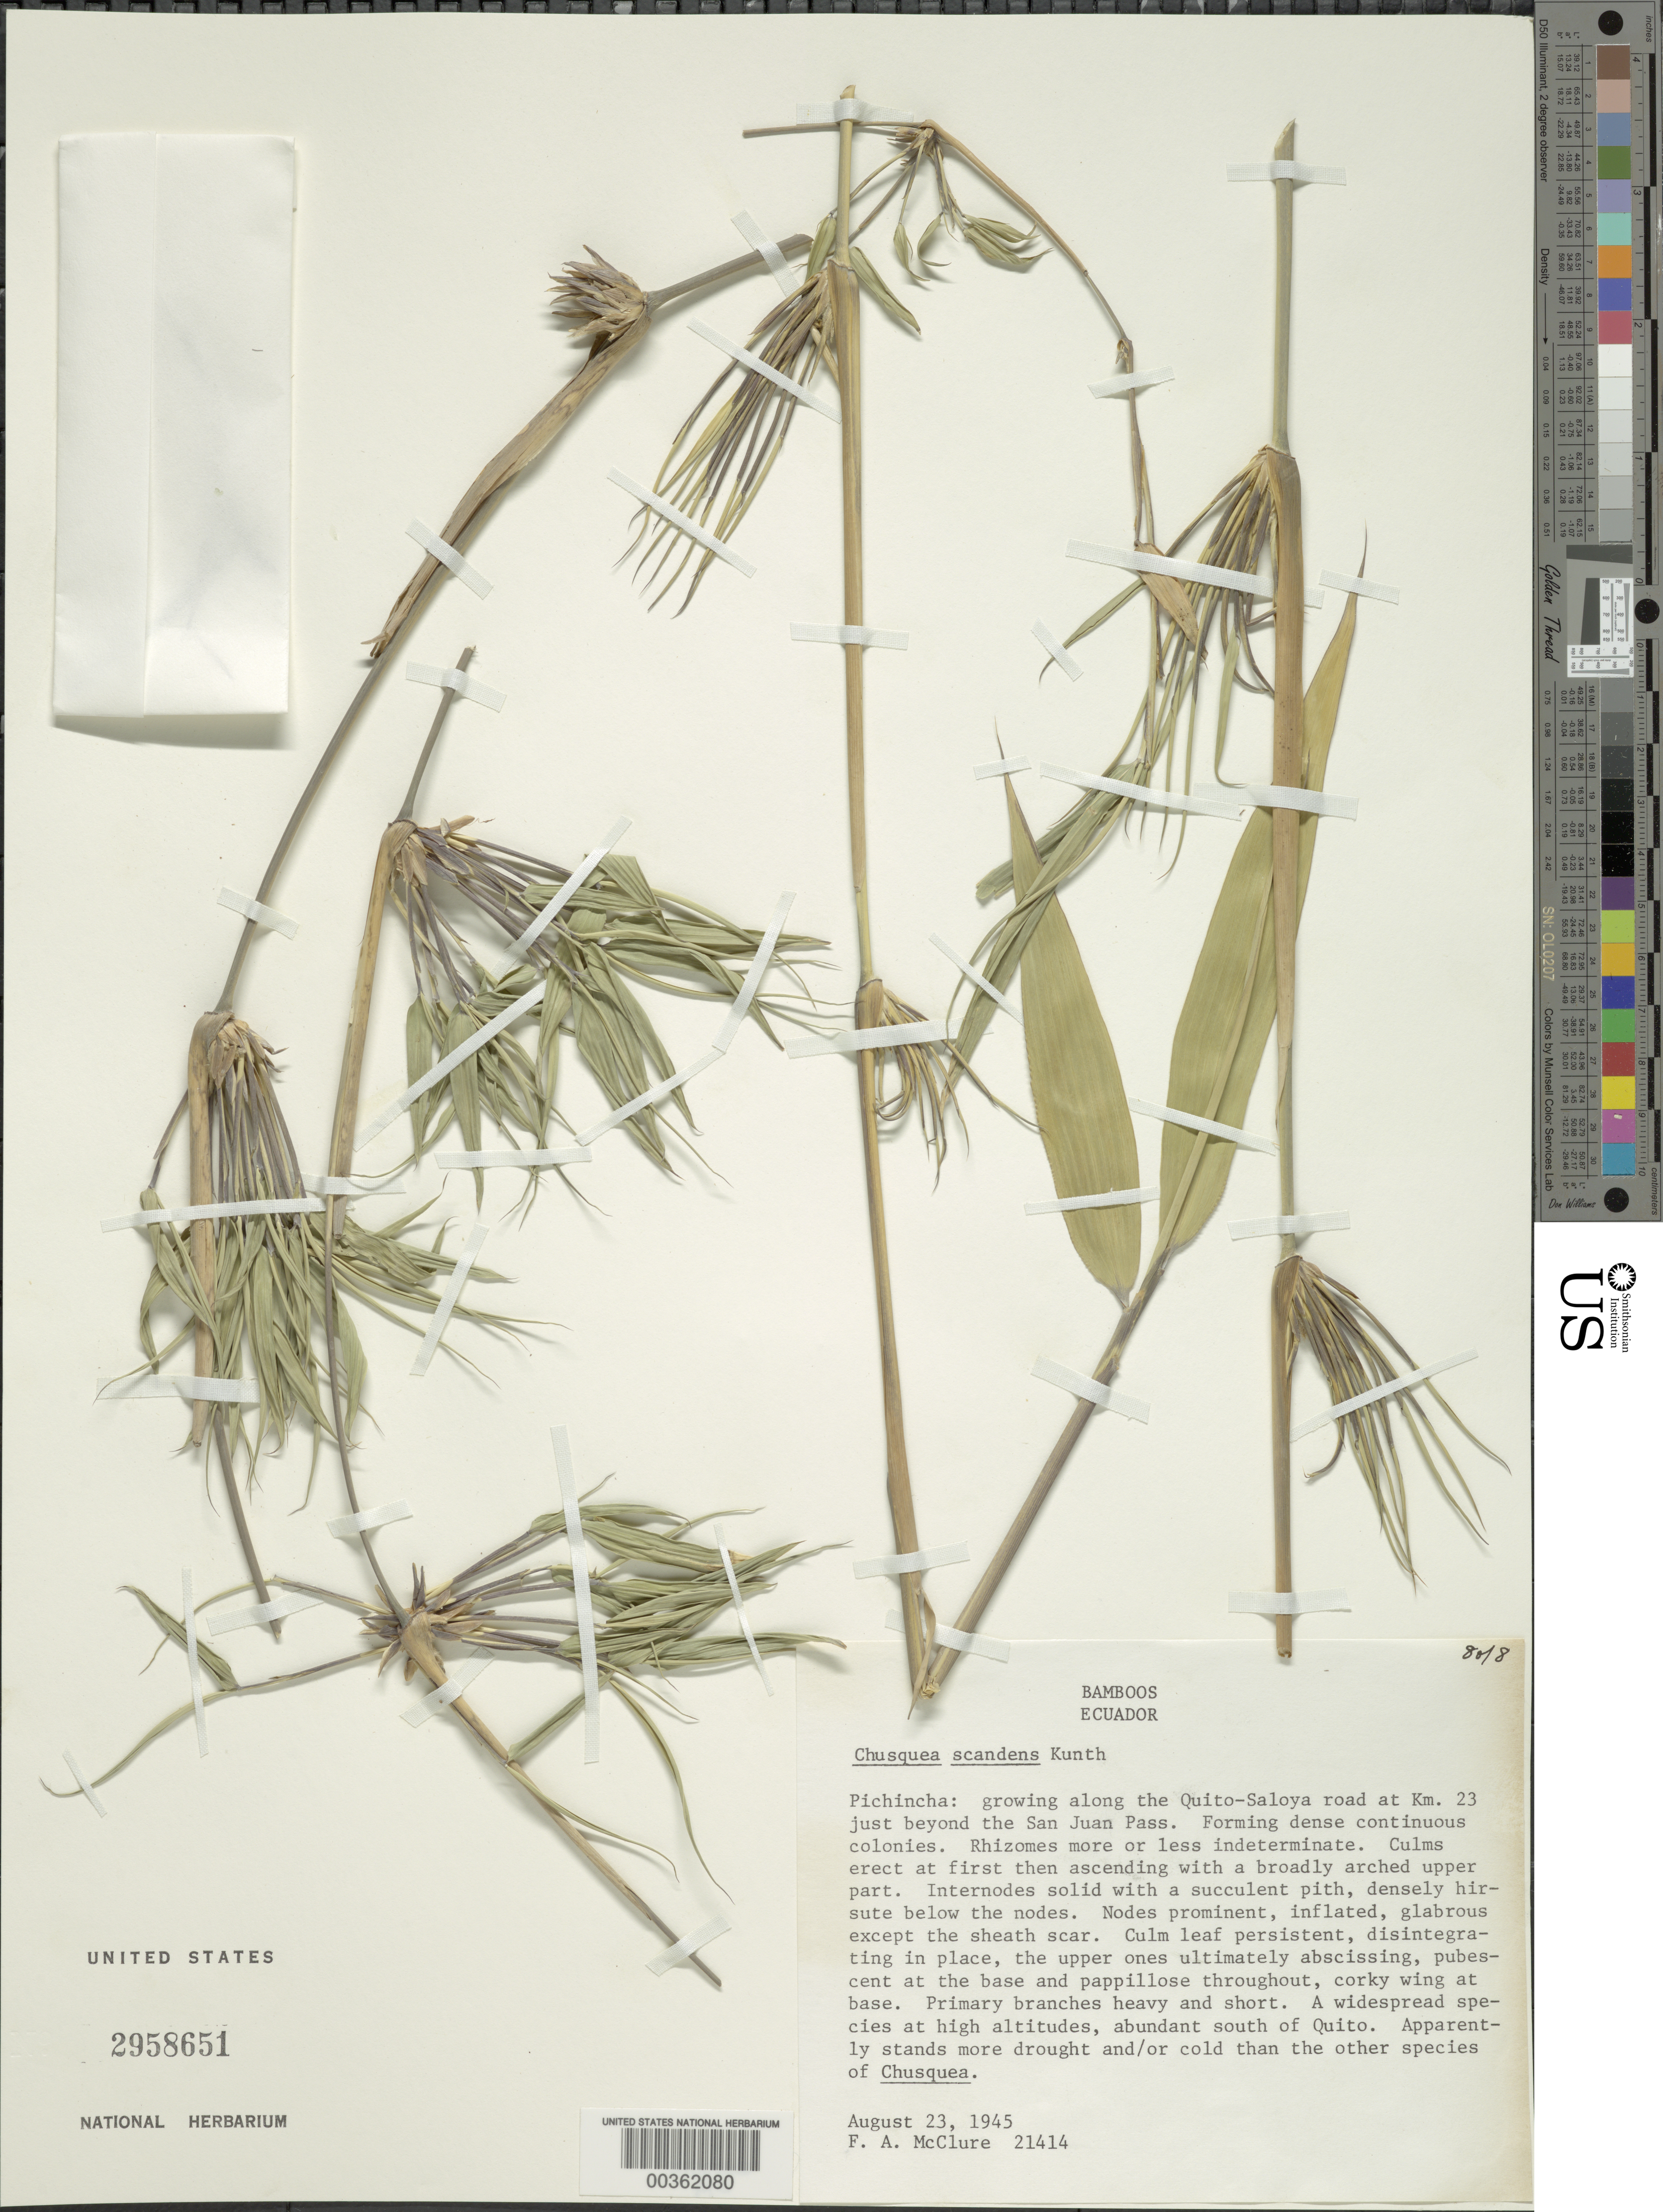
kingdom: Plantae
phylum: Tracheophyta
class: Liliopsida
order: Poales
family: Poaceae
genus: Chusquea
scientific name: Chusquea scandens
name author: Kunth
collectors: F. A. McClure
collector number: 21414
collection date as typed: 23 Aug 1945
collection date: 1945-08-23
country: Ecuador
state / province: Pichincha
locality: Quito, saloya, San Juan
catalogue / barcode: US 2958651